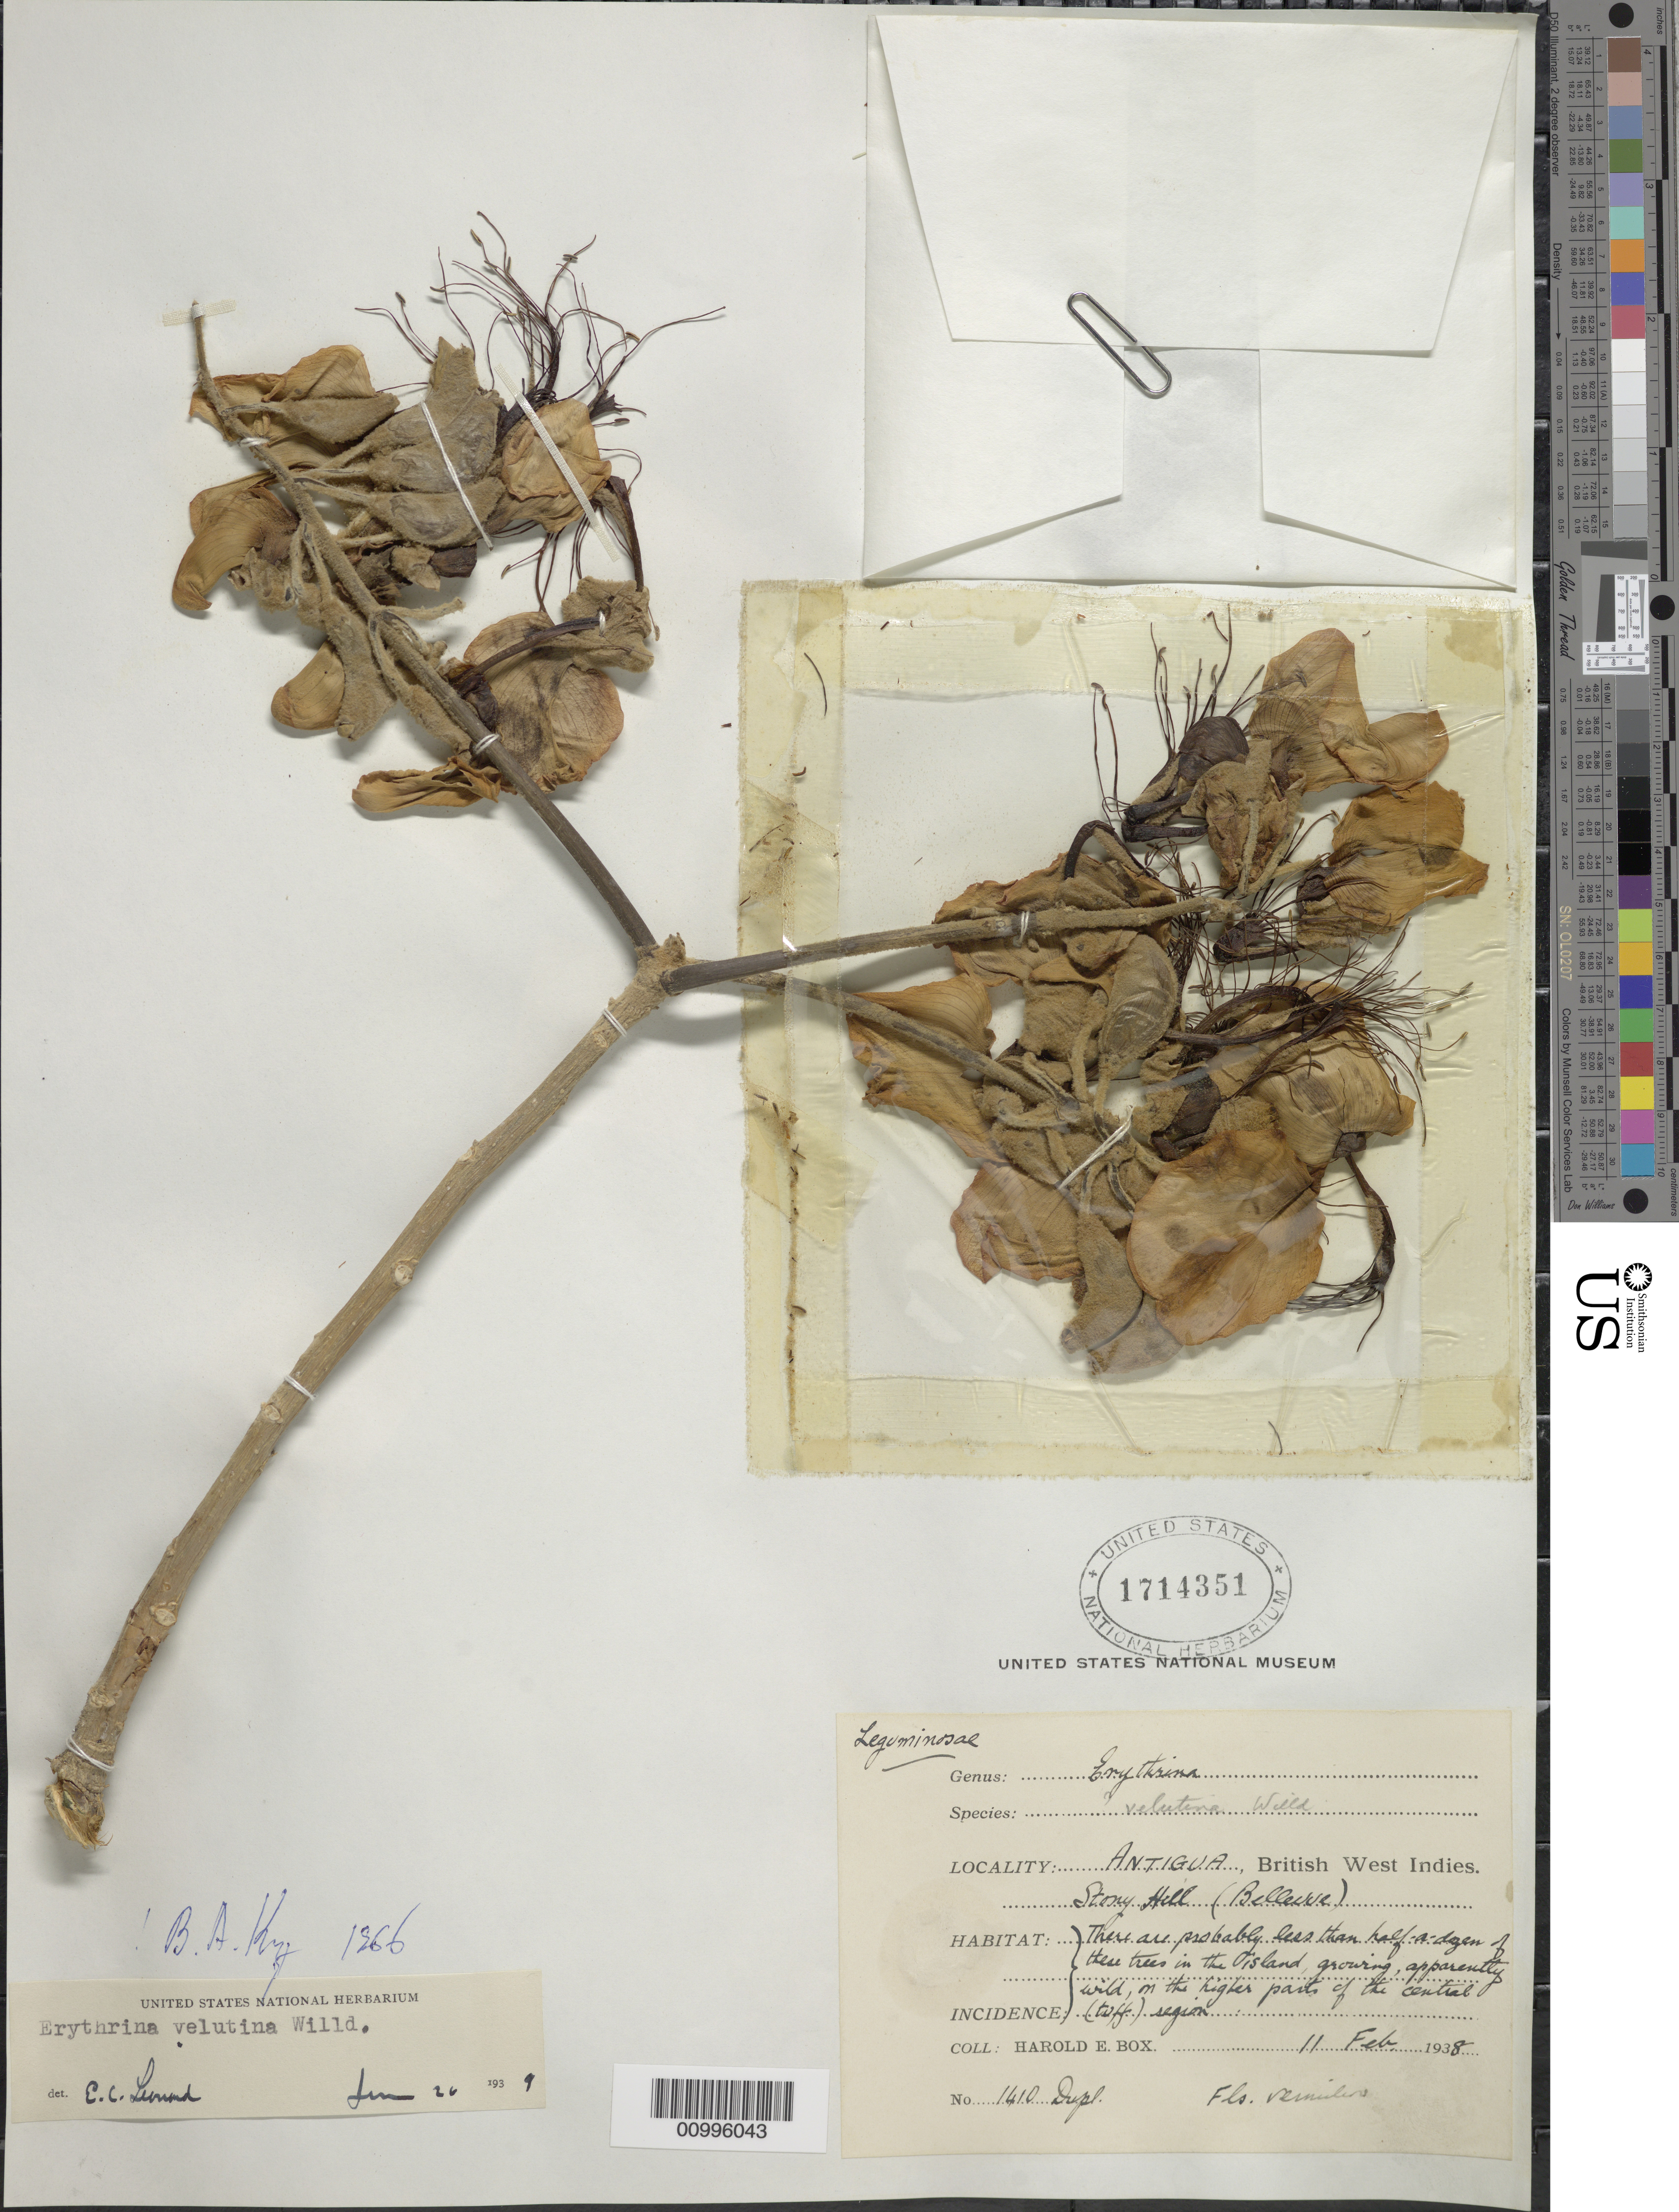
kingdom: Plantae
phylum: Tracheophyta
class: Magnoliopsida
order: Fabales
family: Fabaceae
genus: Erythrina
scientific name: Erythrina velutina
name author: Willd.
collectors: H. E. Box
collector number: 1410 Dupl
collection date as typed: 11 Feb 1938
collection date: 1938-02-11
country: Antigua and Barbuda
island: Antigua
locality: Stony Hill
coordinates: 0 N, 0 E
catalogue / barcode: US 1714351